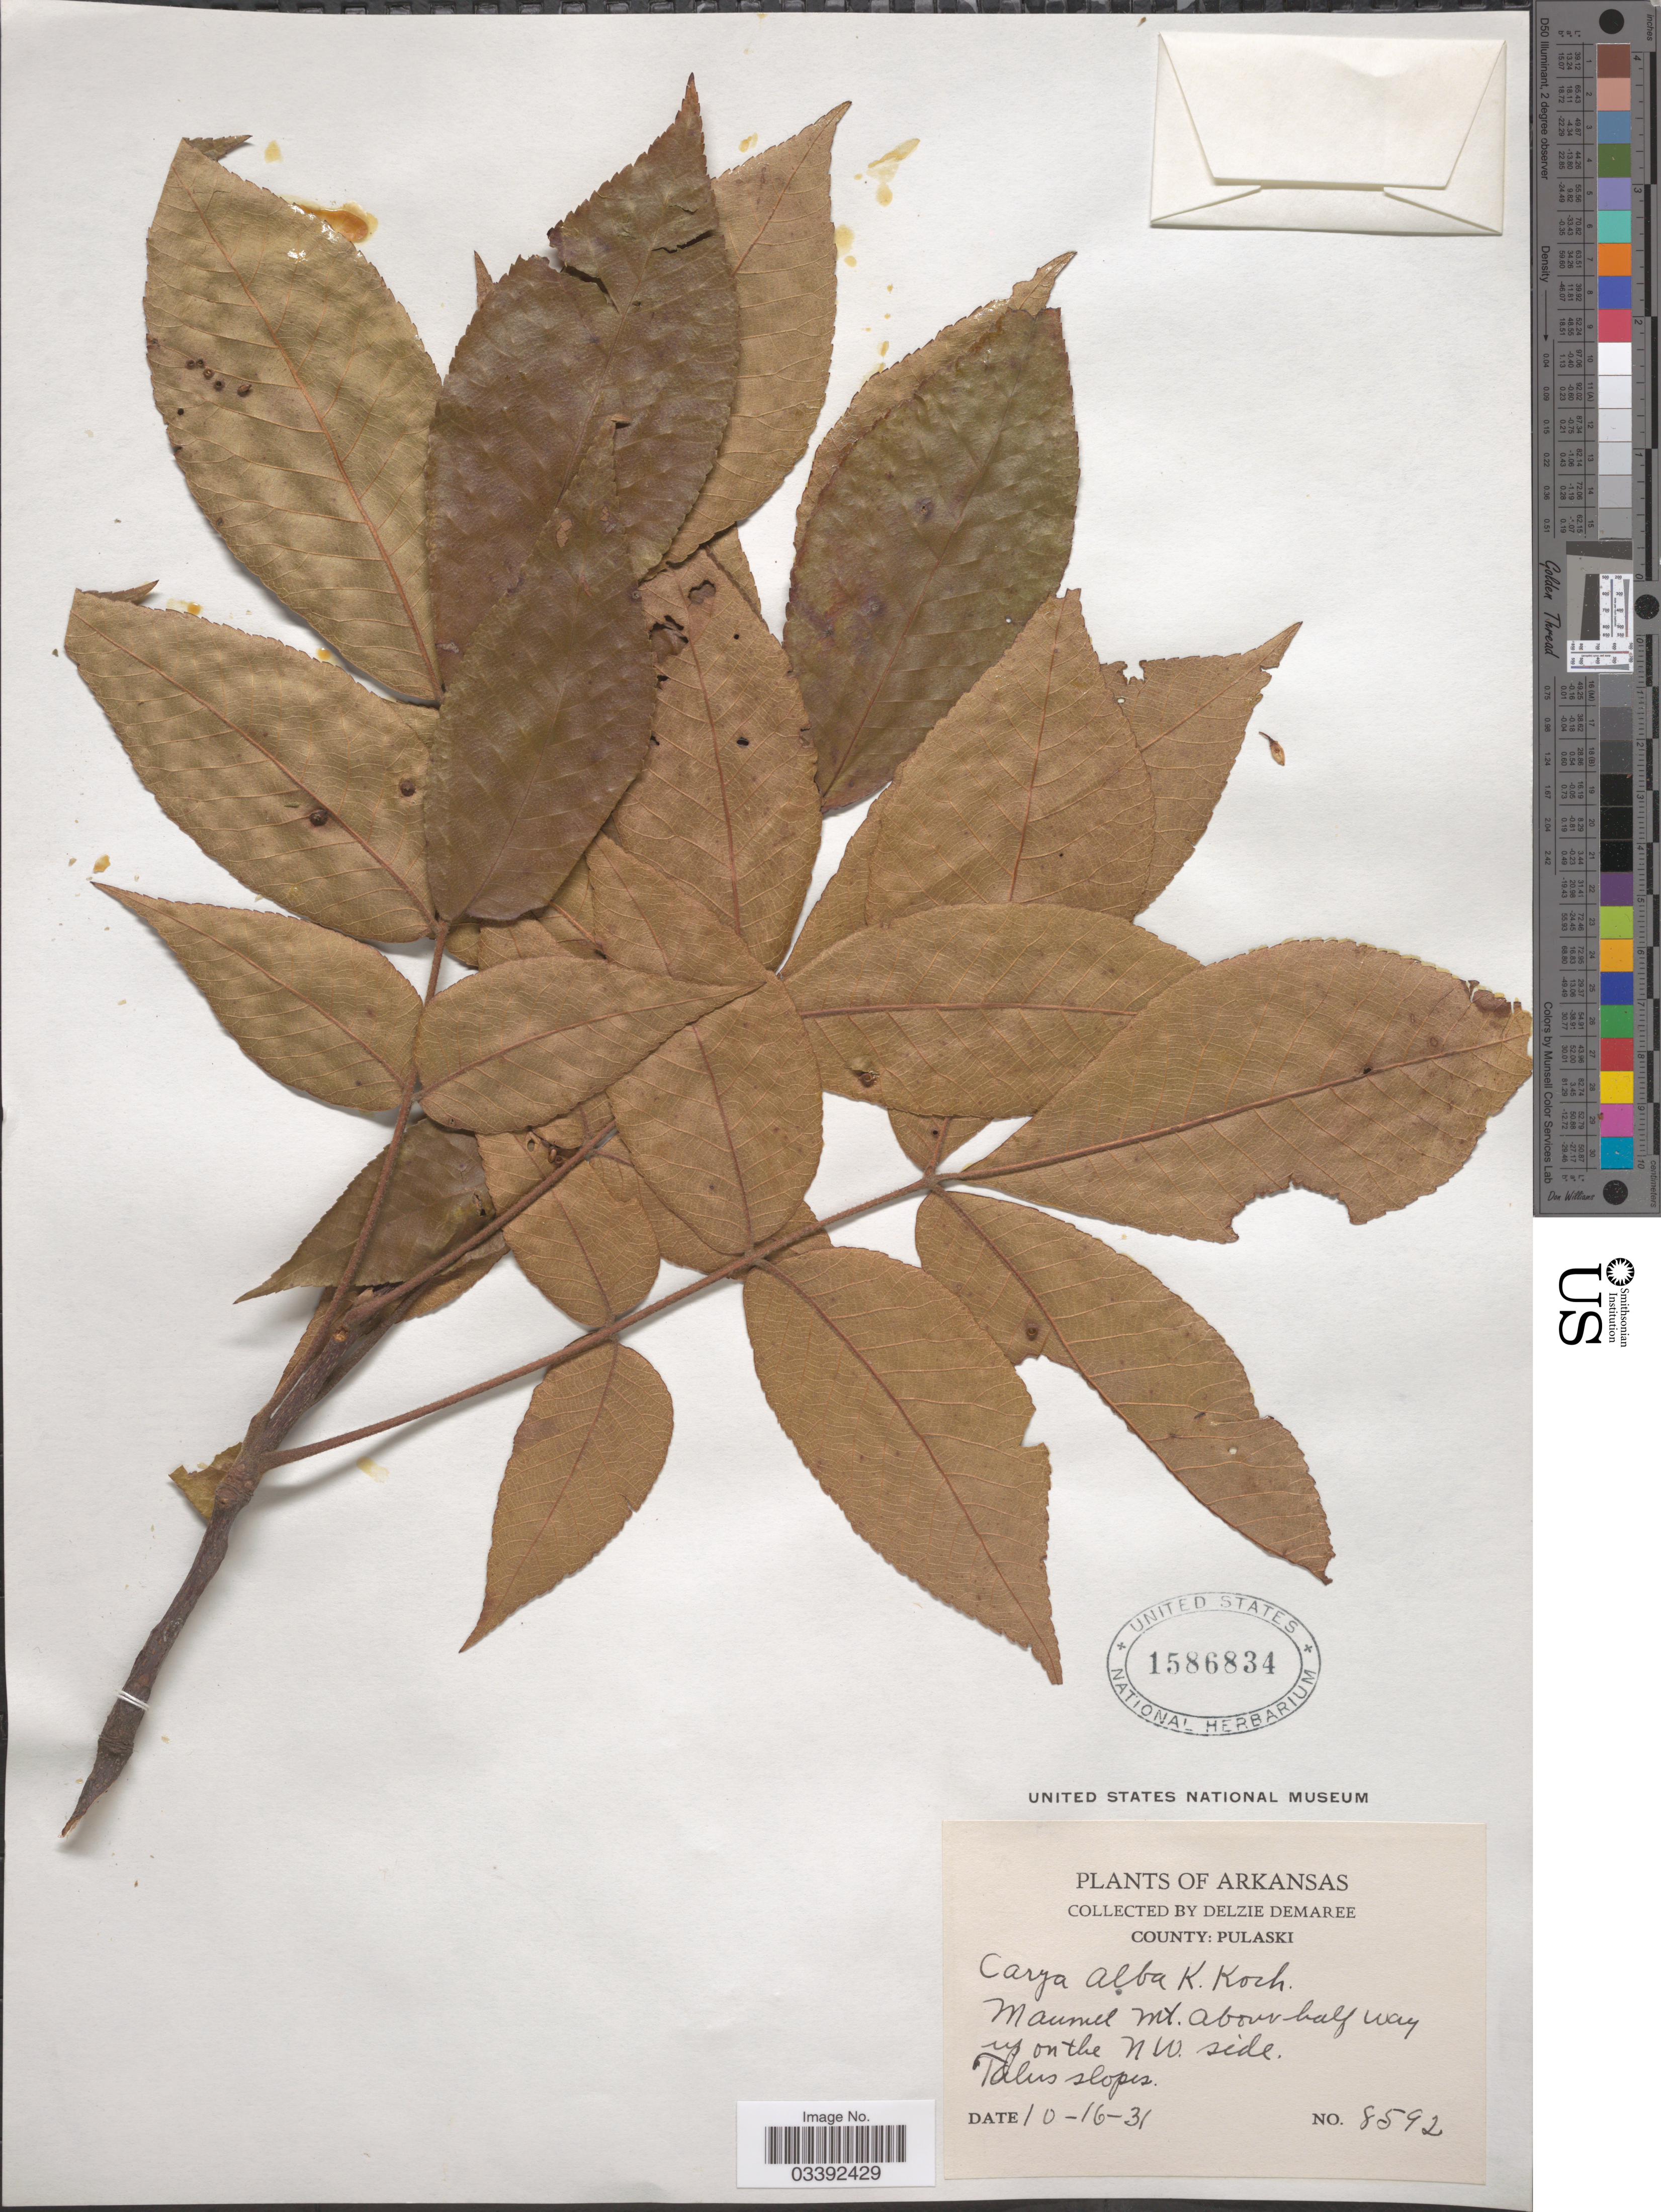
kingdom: Plantae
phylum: Tracheophyta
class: Magnoliopsida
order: Fagales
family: Juglandaceae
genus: Carya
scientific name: Carya tomentosa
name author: (Lam.) Nutt.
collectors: D. Demaree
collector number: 8592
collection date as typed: Transcribed d/m/y: 16/10/31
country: United States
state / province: Arkansas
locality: County: Pulaski. Maumel Mt. about half way up on the NW. side. Talus slopes.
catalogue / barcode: US 1586834